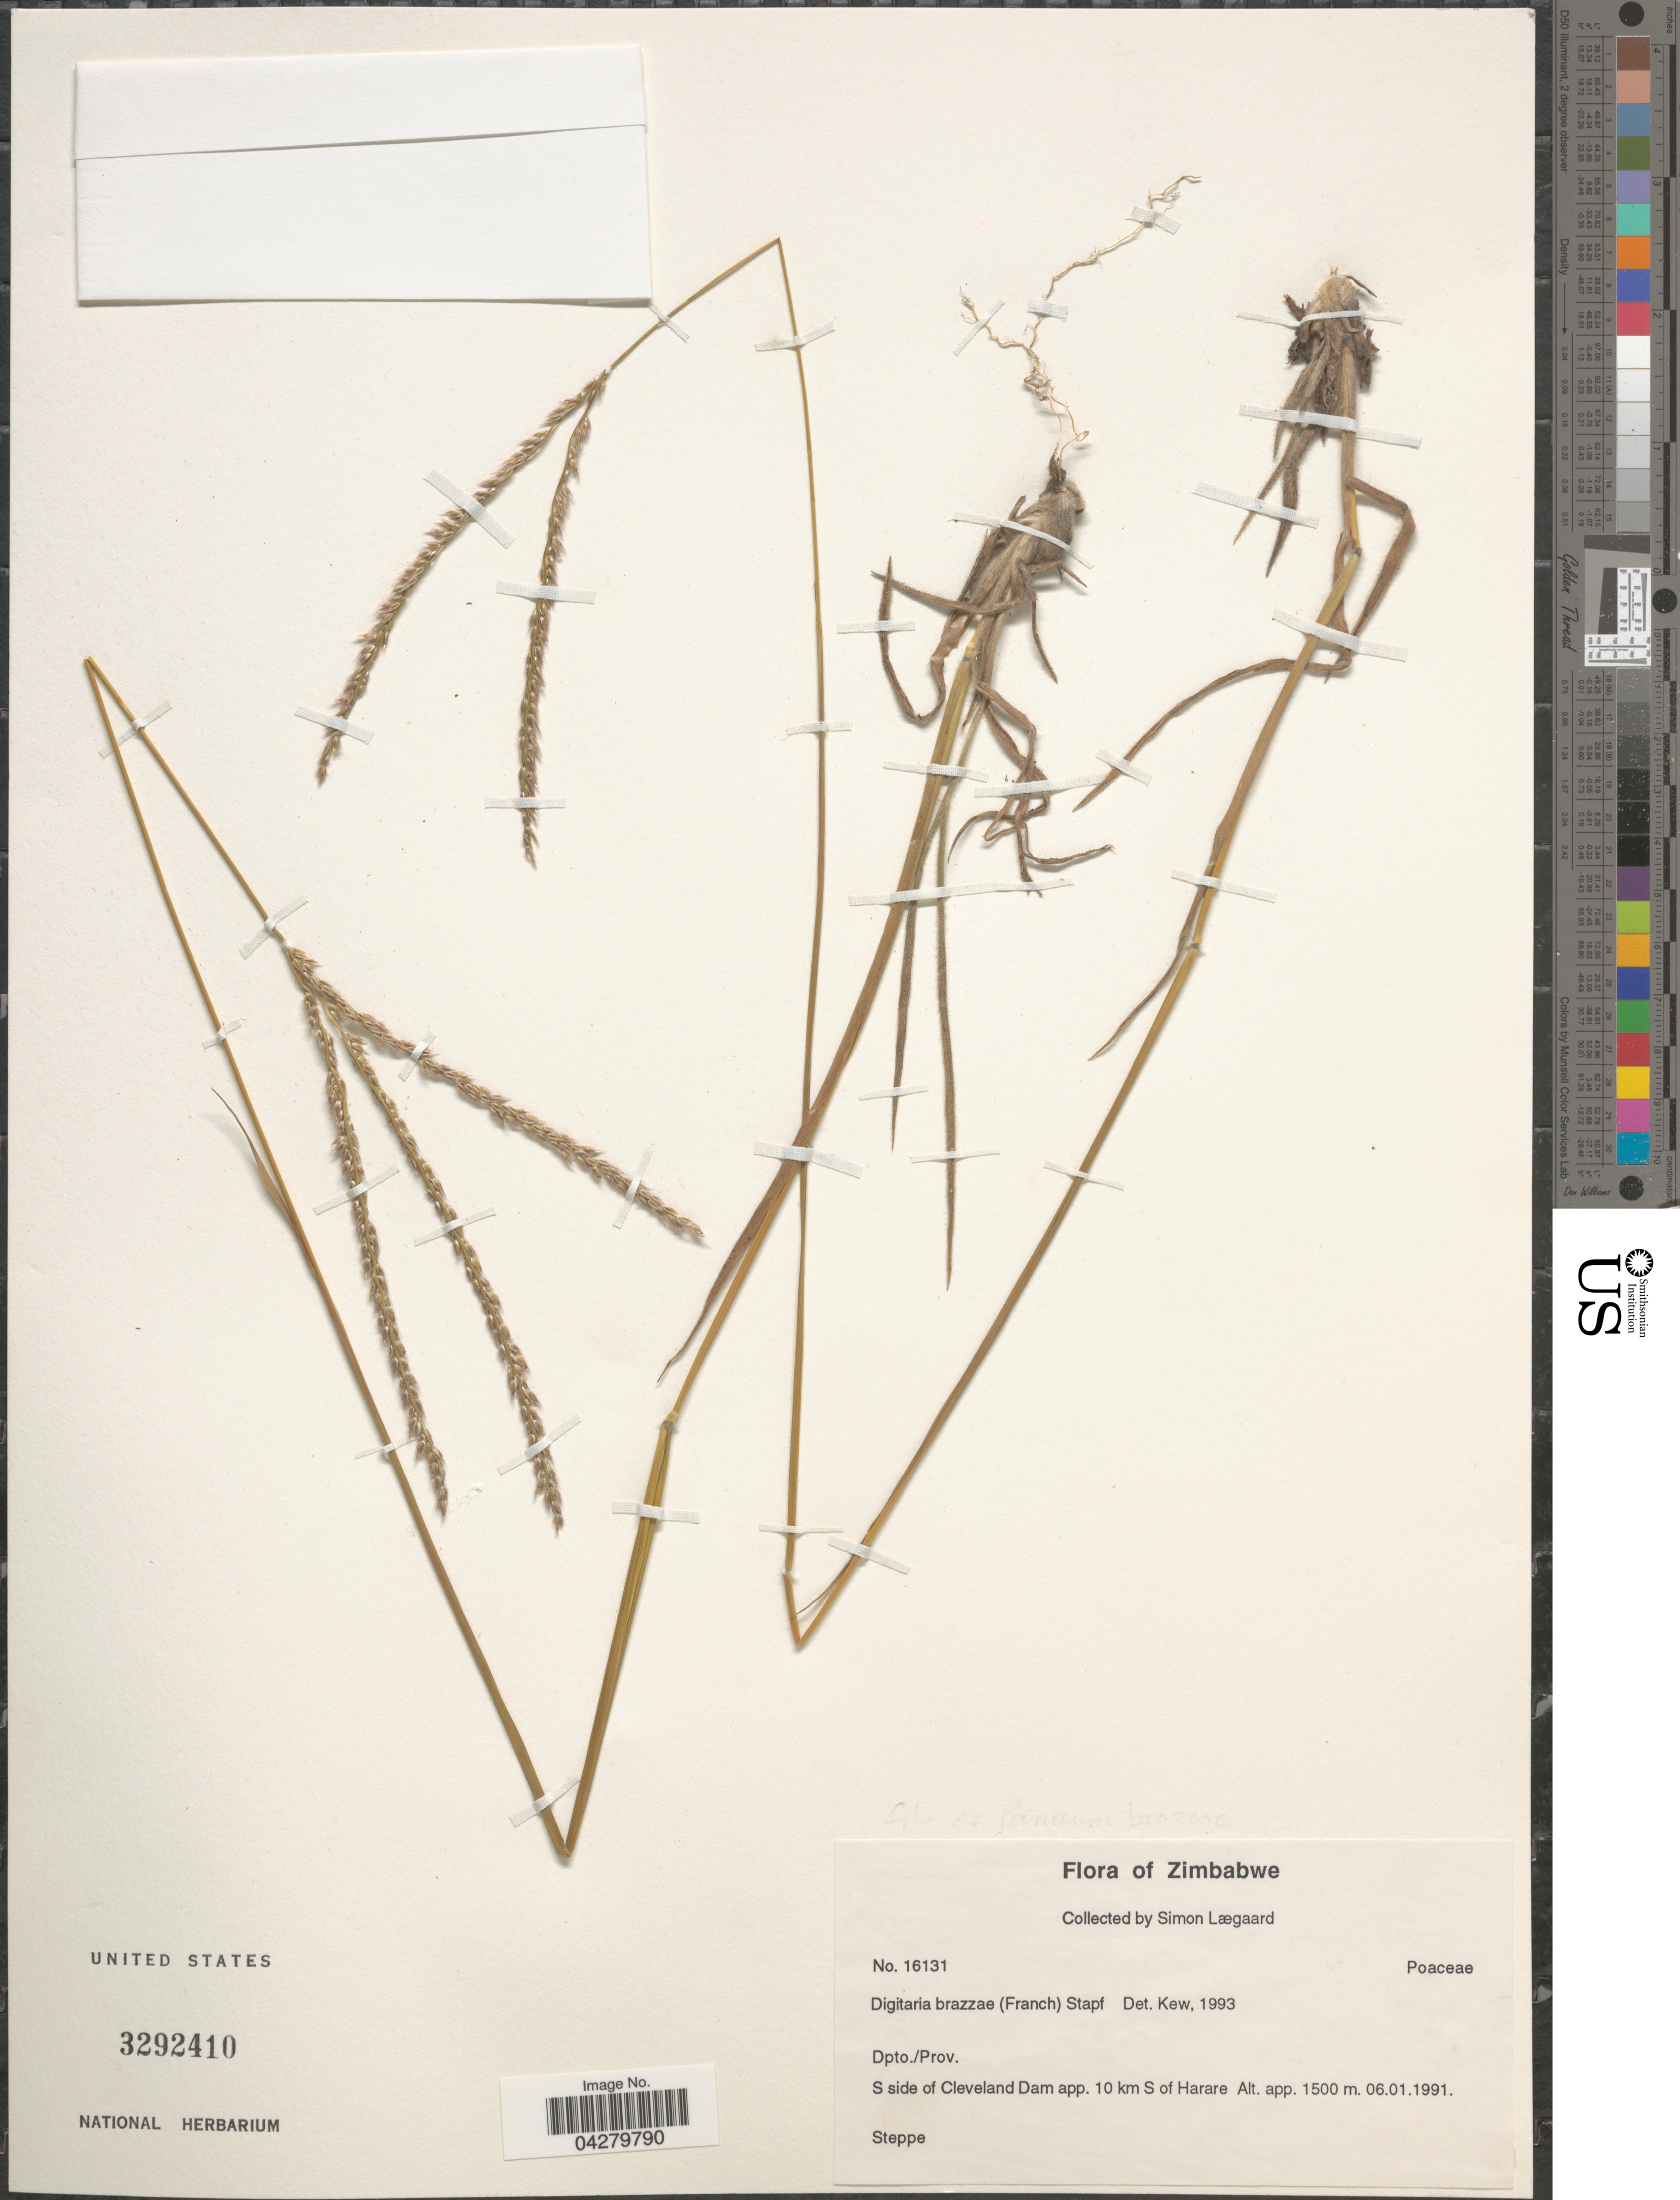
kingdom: Plantae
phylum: Tracheophyta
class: Liliopsida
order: Poales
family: Poaceae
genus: Digitaria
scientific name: Digitaria brazzae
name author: (Franch.) Stapf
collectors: S. Lægaard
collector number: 16131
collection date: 1991-01-06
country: Zimbabwe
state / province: Harare (city)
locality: Dpto./Prov. S side of Cleveland Dam app. 10 km S of Harare.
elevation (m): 1500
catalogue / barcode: US 3292410